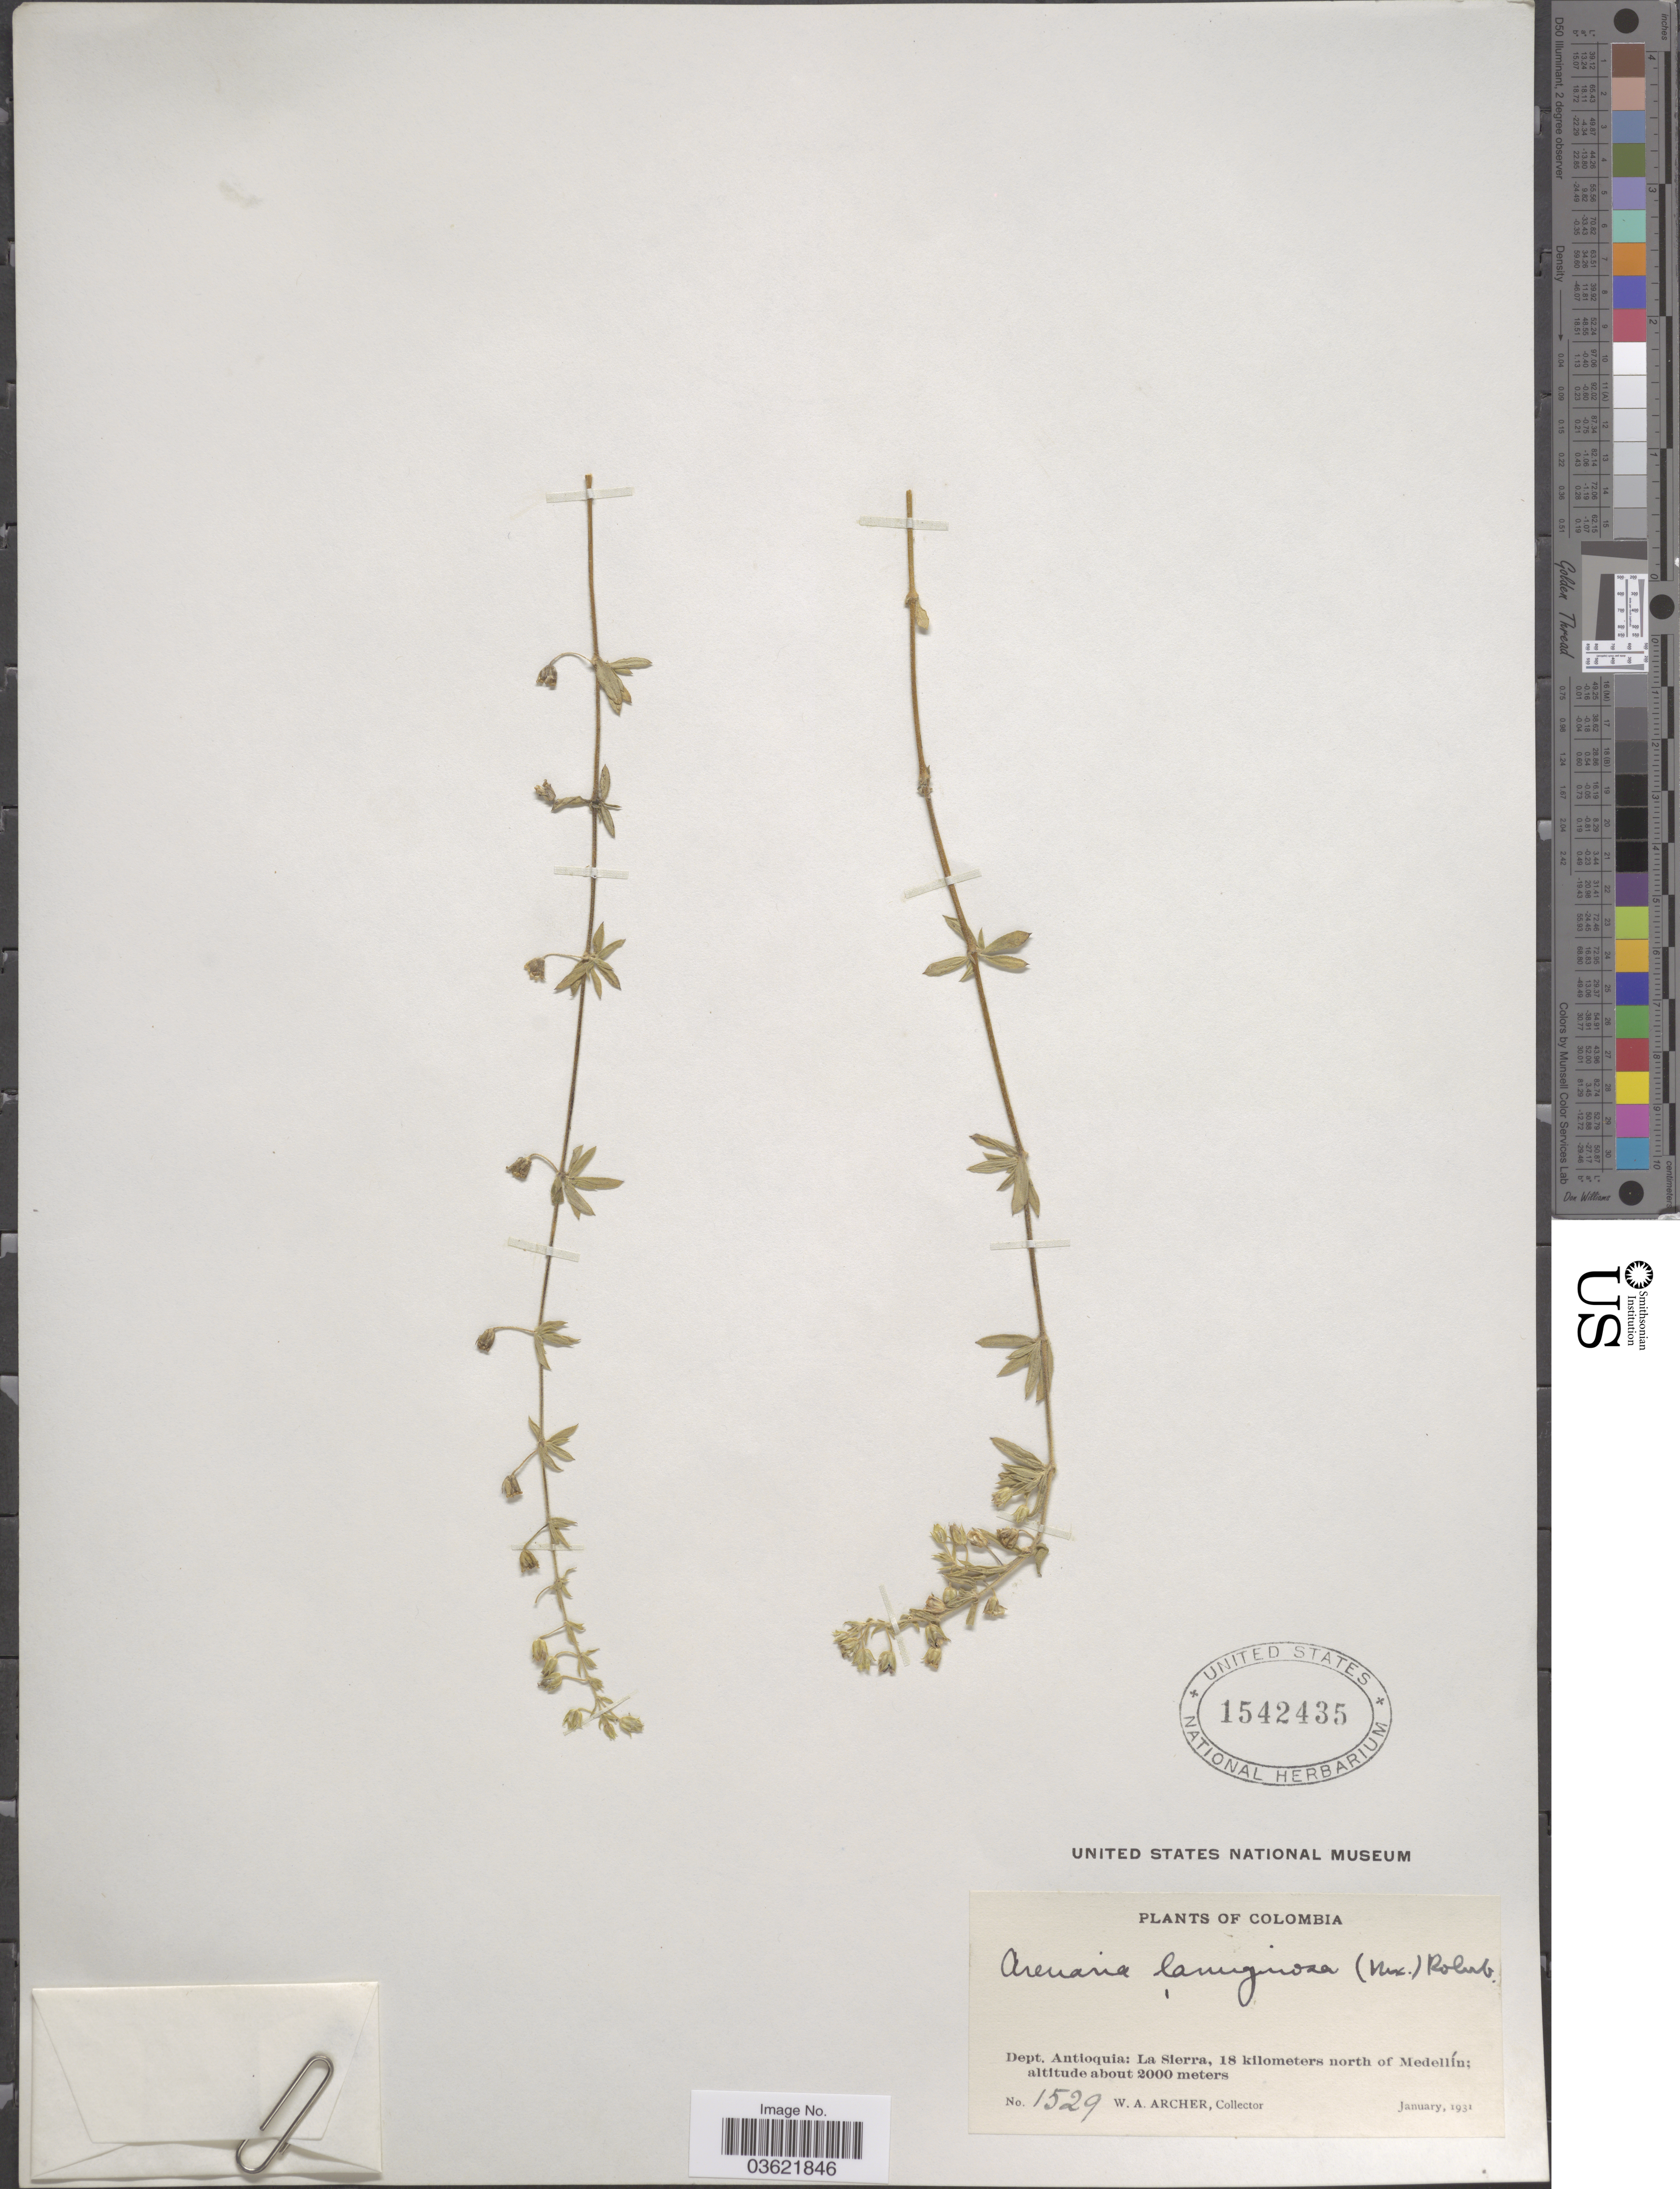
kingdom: Plantae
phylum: Tracheophyta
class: Magnoliopsida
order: Caryophyllales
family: Caryophyllaceae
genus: Arenaria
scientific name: Arenaria lanuginosa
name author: (Michx.) Rohrb.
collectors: W. Archer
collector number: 1529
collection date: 1931-01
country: Colombia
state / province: Antioquia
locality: Dept. Antioquia: La Sierra, 18 kilometers north of Medellín.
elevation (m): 2000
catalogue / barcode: US 1542435